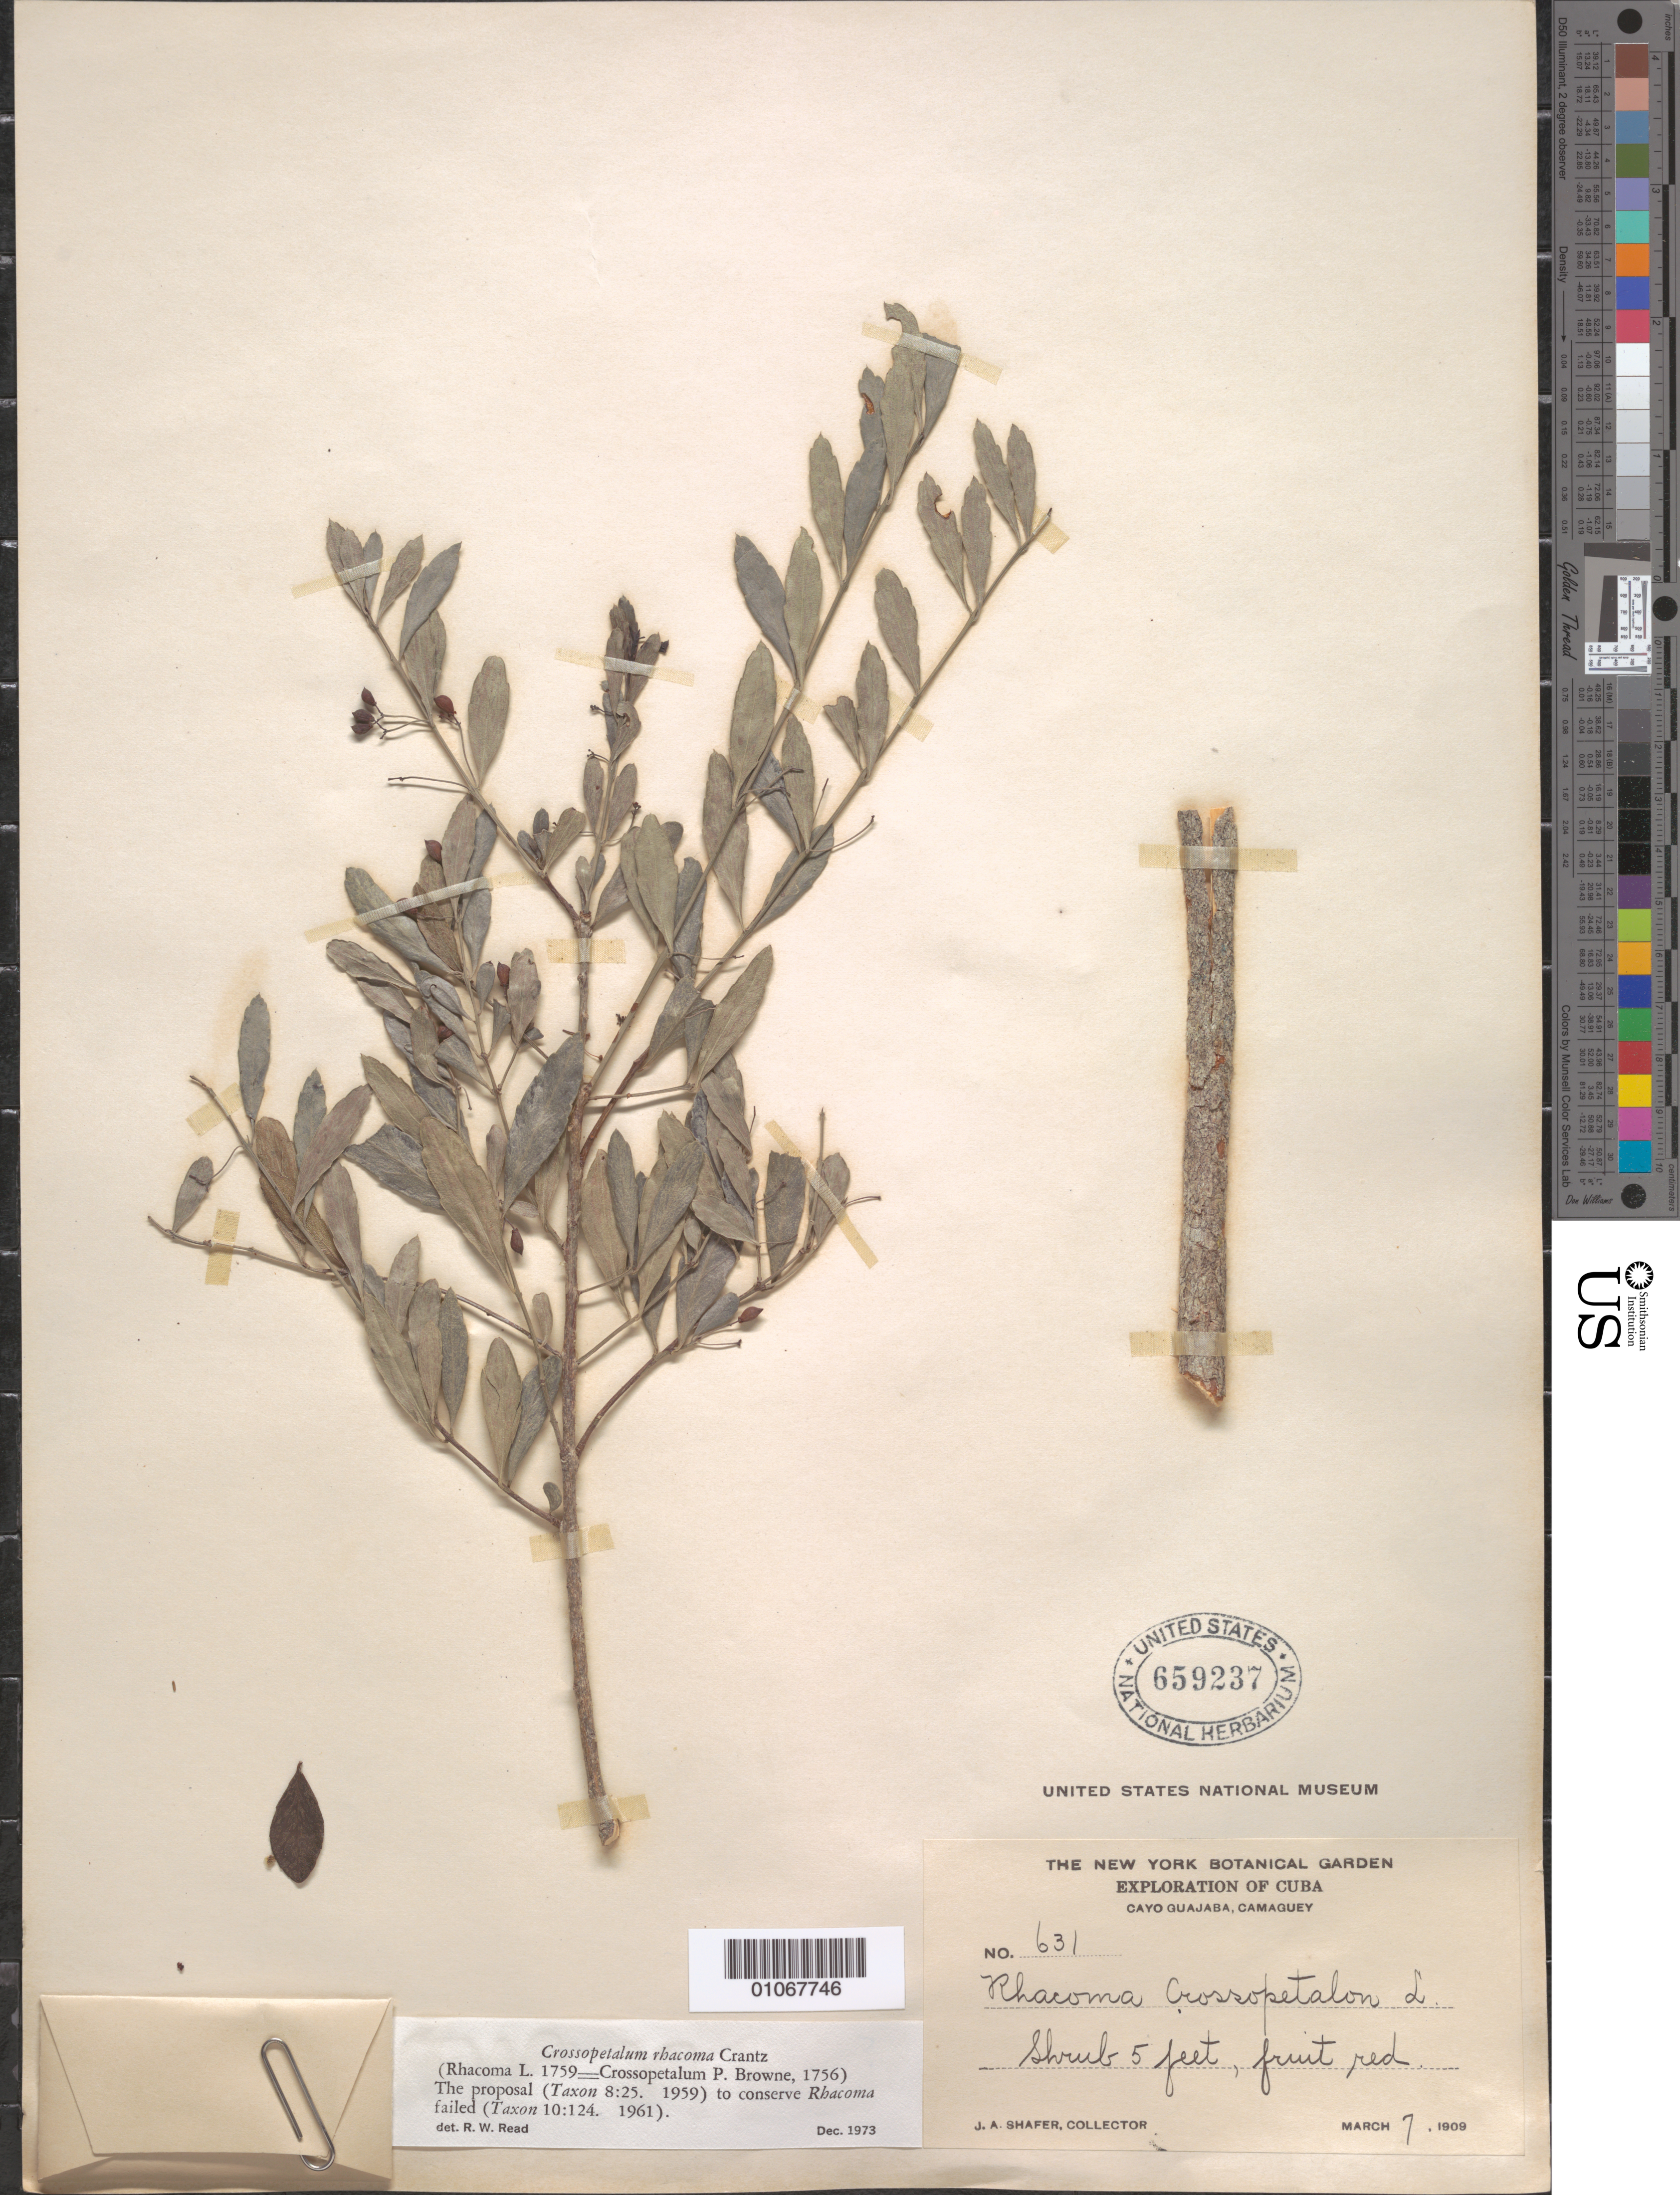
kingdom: Plantae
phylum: Tracheophyta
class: Magnoliopsida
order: Celastrales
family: Celastraceae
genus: Crossopetalum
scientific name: Crossopetalum rhacoma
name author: Crantz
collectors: J. A. Shafer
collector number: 631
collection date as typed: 07 Mar 1909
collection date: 1909-03-07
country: Cuba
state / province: Camagüey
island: Cuba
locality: Cayo Guajaba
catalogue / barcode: US 659237